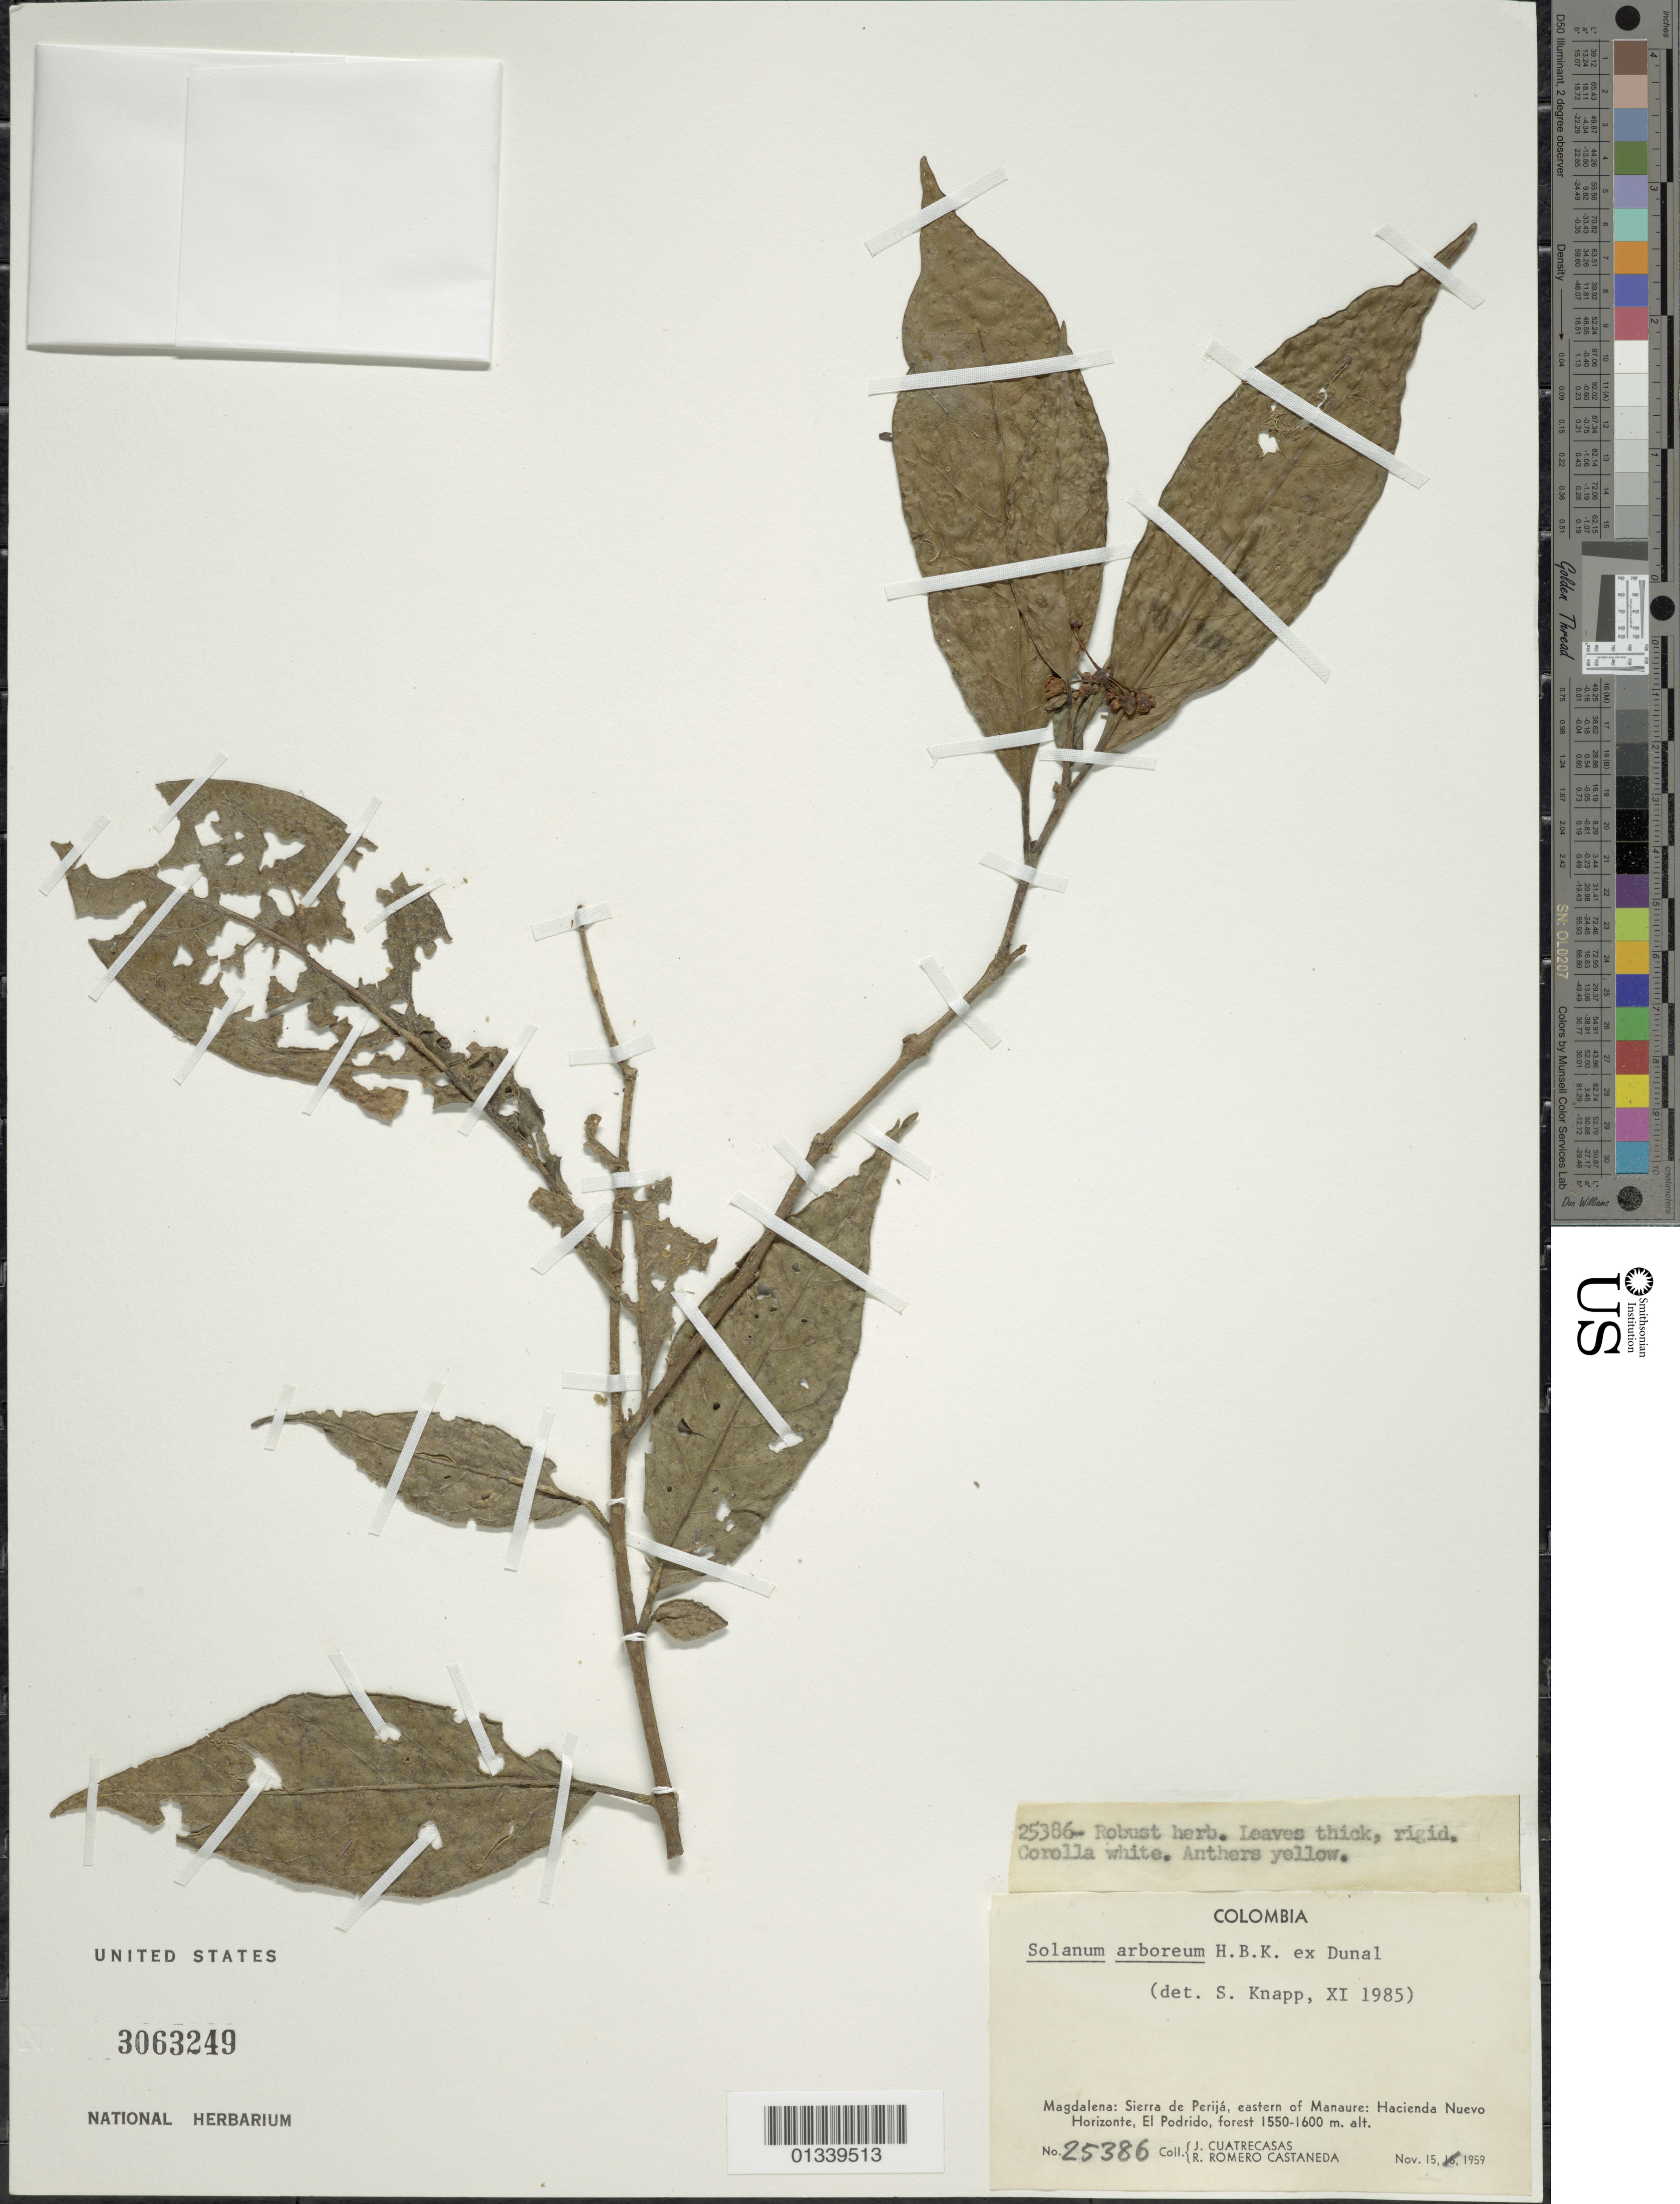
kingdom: Plantae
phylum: Tracheophyta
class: Magnoliopsida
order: Solanales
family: Solanaceae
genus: Solanum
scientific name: Solanum arboreum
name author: Dunal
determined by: Knapp, S. D.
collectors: J. Cuatrecasas & R. Romero Castañeda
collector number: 25386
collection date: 1959-11-15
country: Colombia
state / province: Magdalena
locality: Sierra de Perija, eastern of Manaure: Hacienda Nuevo Horizonte, El Podrido.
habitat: Forest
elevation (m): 1600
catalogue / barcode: US 3063249